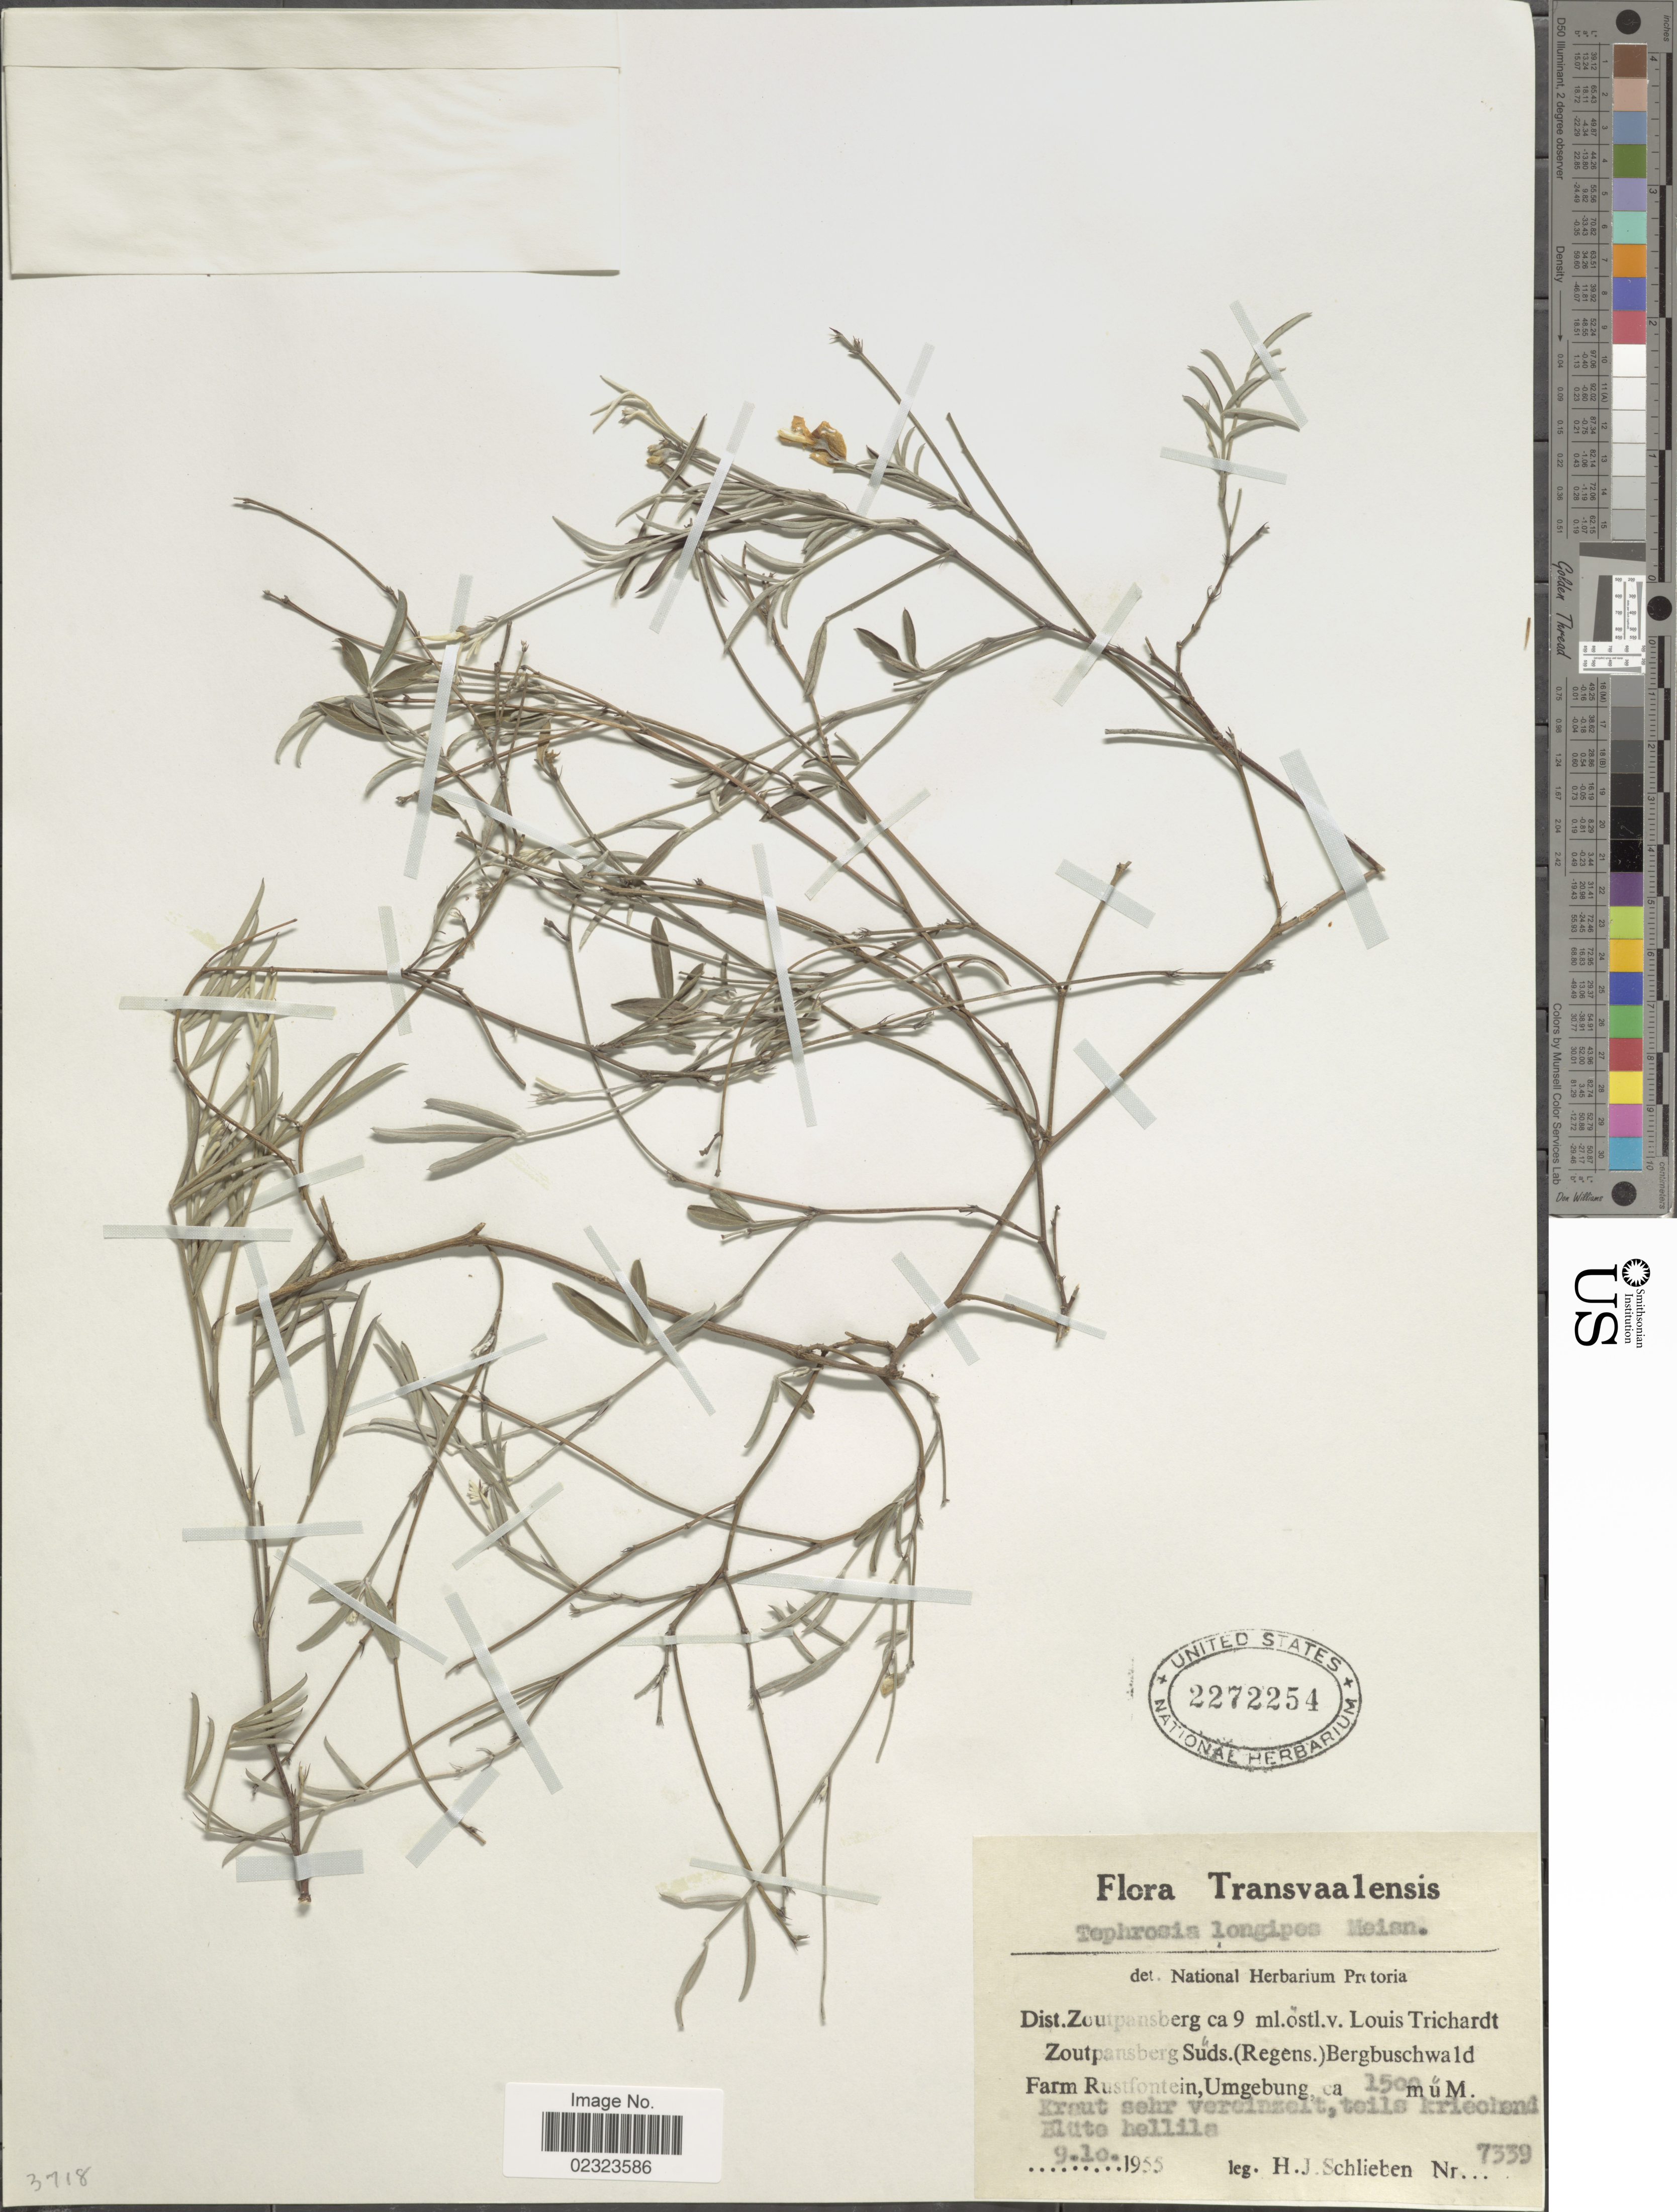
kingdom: Plantae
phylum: Tracheophyta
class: Magnoliopsida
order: Fabales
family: Fabaceae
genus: Tephrosia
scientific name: Tephrosia longipes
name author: Meisn.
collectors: H. J. Schlieben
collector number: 7339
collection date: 1955-10-09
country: South Africa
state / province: Limpopo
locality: Transvaalensis, Dist. Zoutpansberg ca 9 ml. ost. v. Louis Trichardt Zoutpansberg Suds (Regens) Bergbuschwald Farm Rustfontein, Umgebung, kraut sehr vereinselt, teils kriechend, Blüte hetllila.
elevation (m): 1500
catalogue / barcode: US 2272254